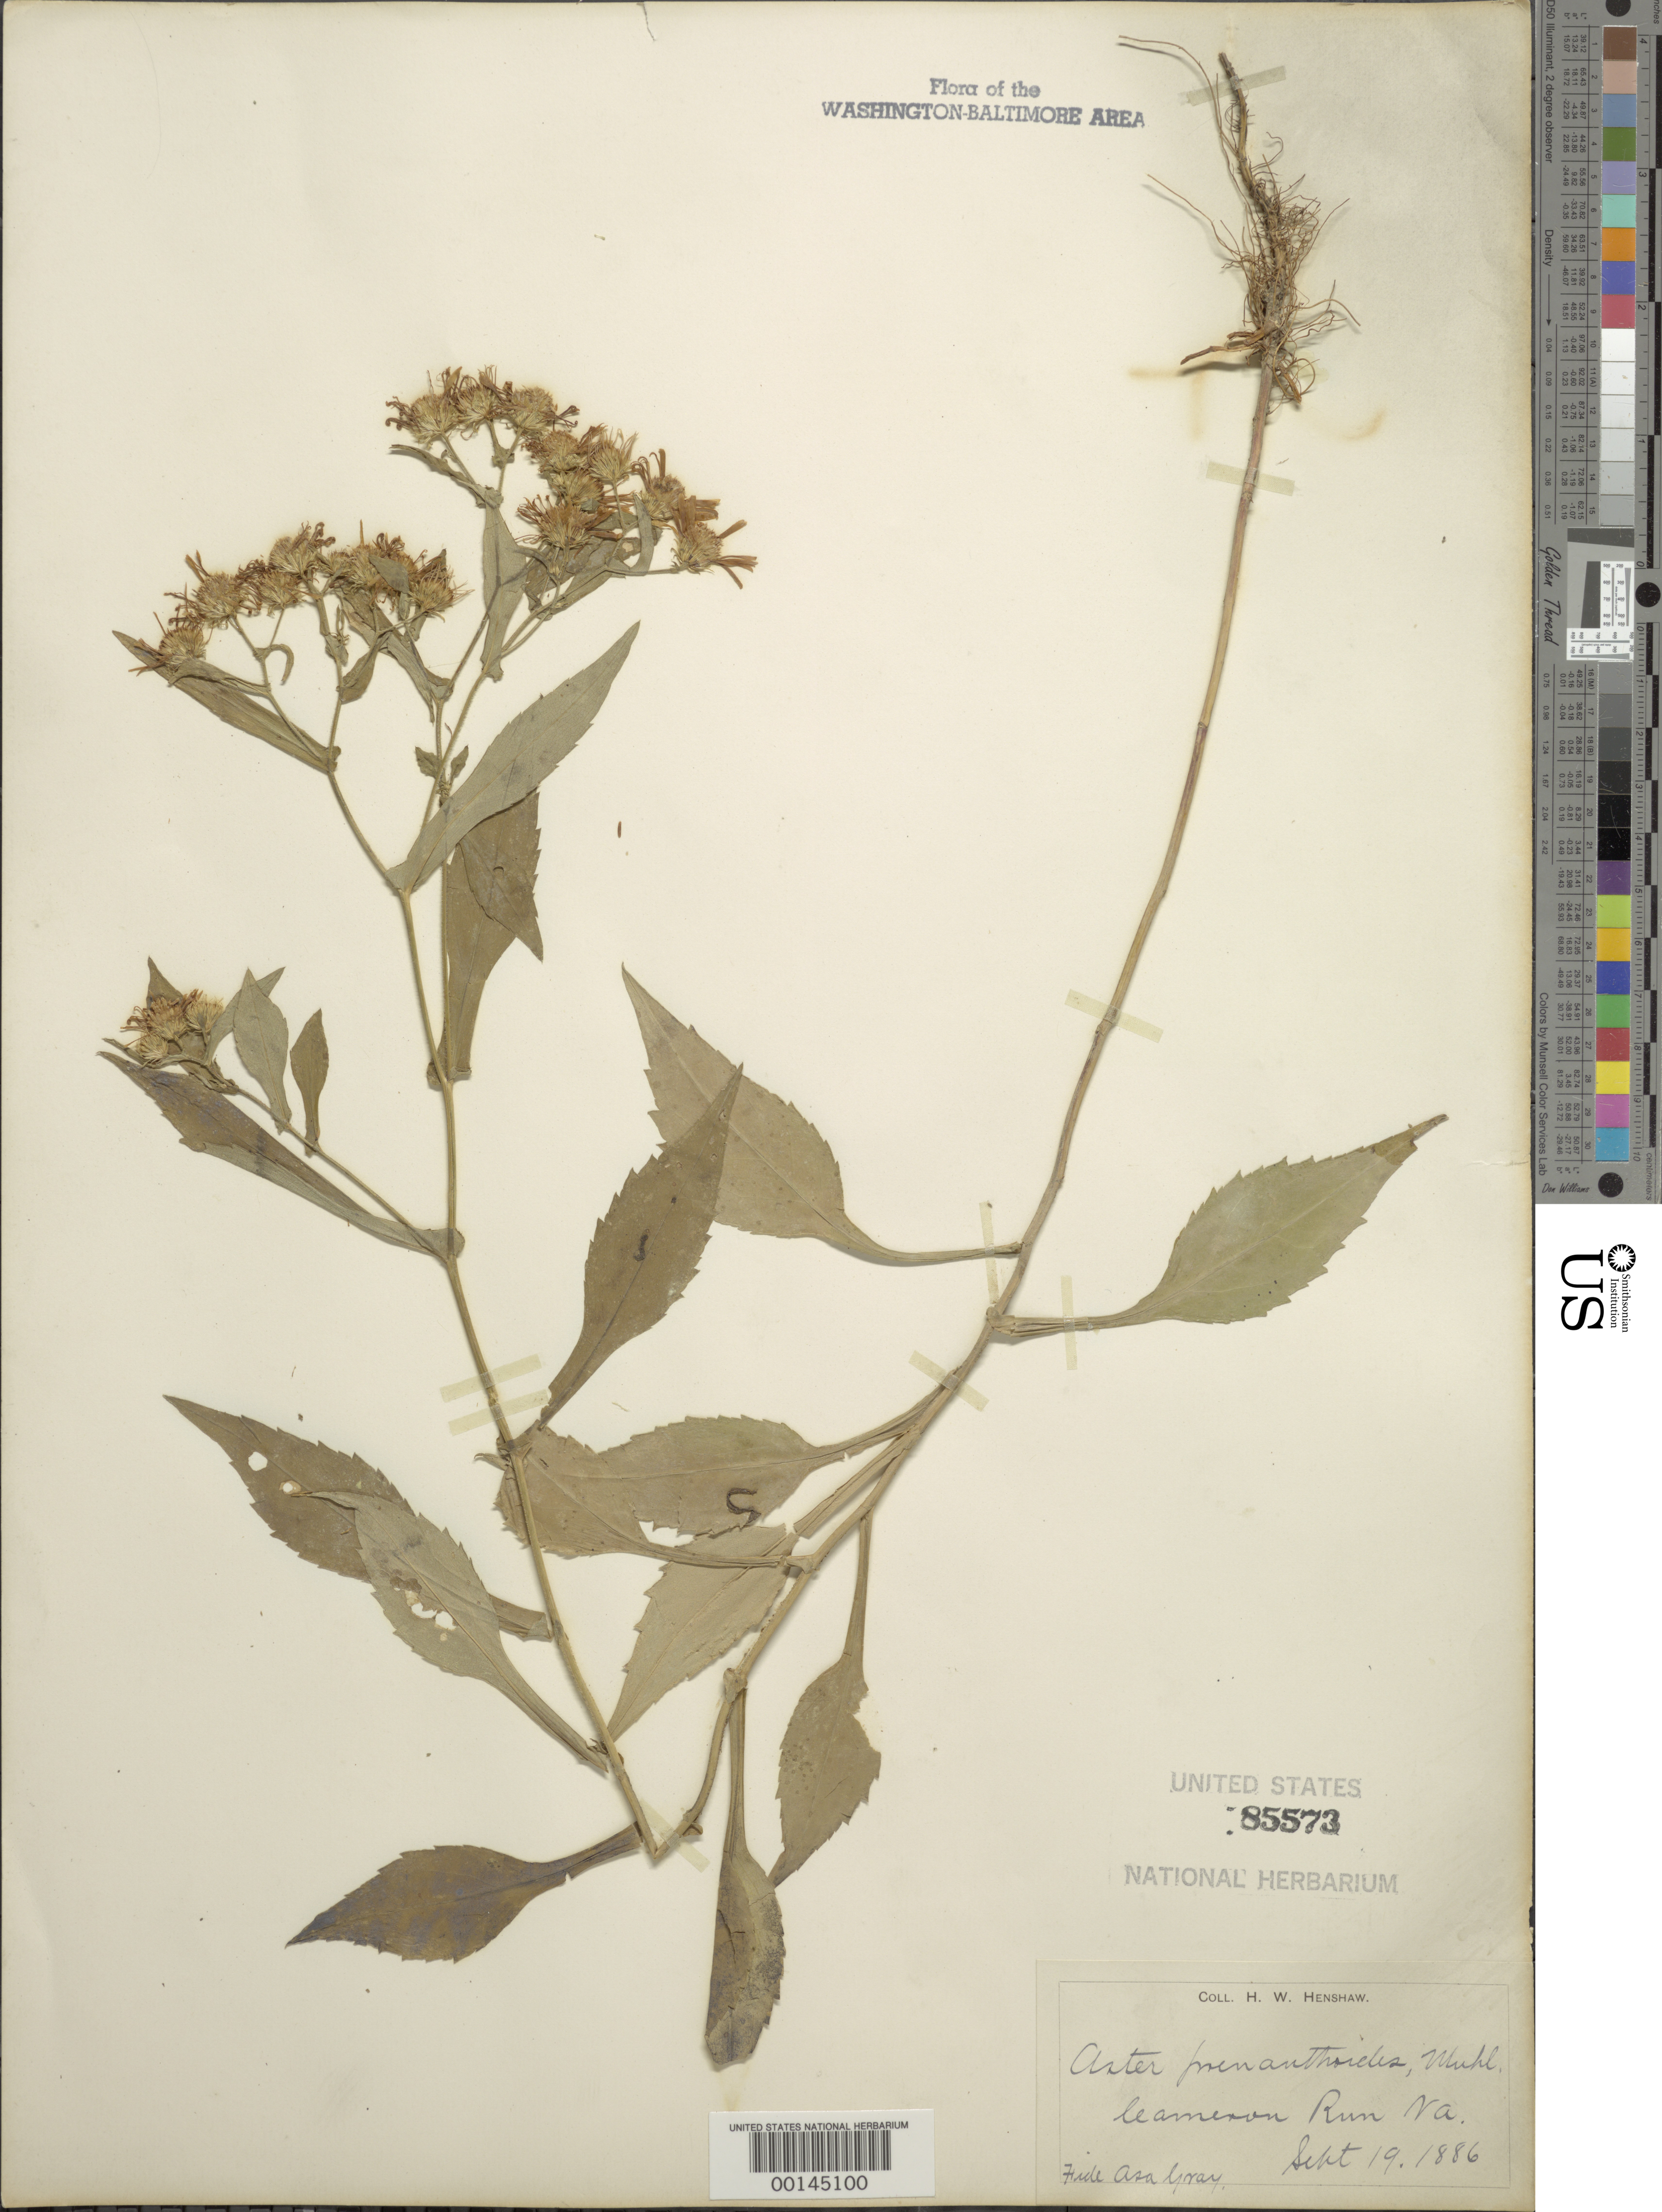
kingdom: Plantae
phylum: Tracheophyta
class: Magnoliopsida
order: Asterales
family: Asteraceae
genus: Symphyotrichum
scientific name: Symphyotrichum prenanthoides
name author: (Muhl. ex Willd.) G.L. Nesom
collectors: H. Henshaw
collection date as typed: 19 Sep 1886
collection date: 1886-09-19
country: United States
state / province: Virginia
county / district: Fairfax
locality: Cameron Run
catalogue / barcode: US 85573